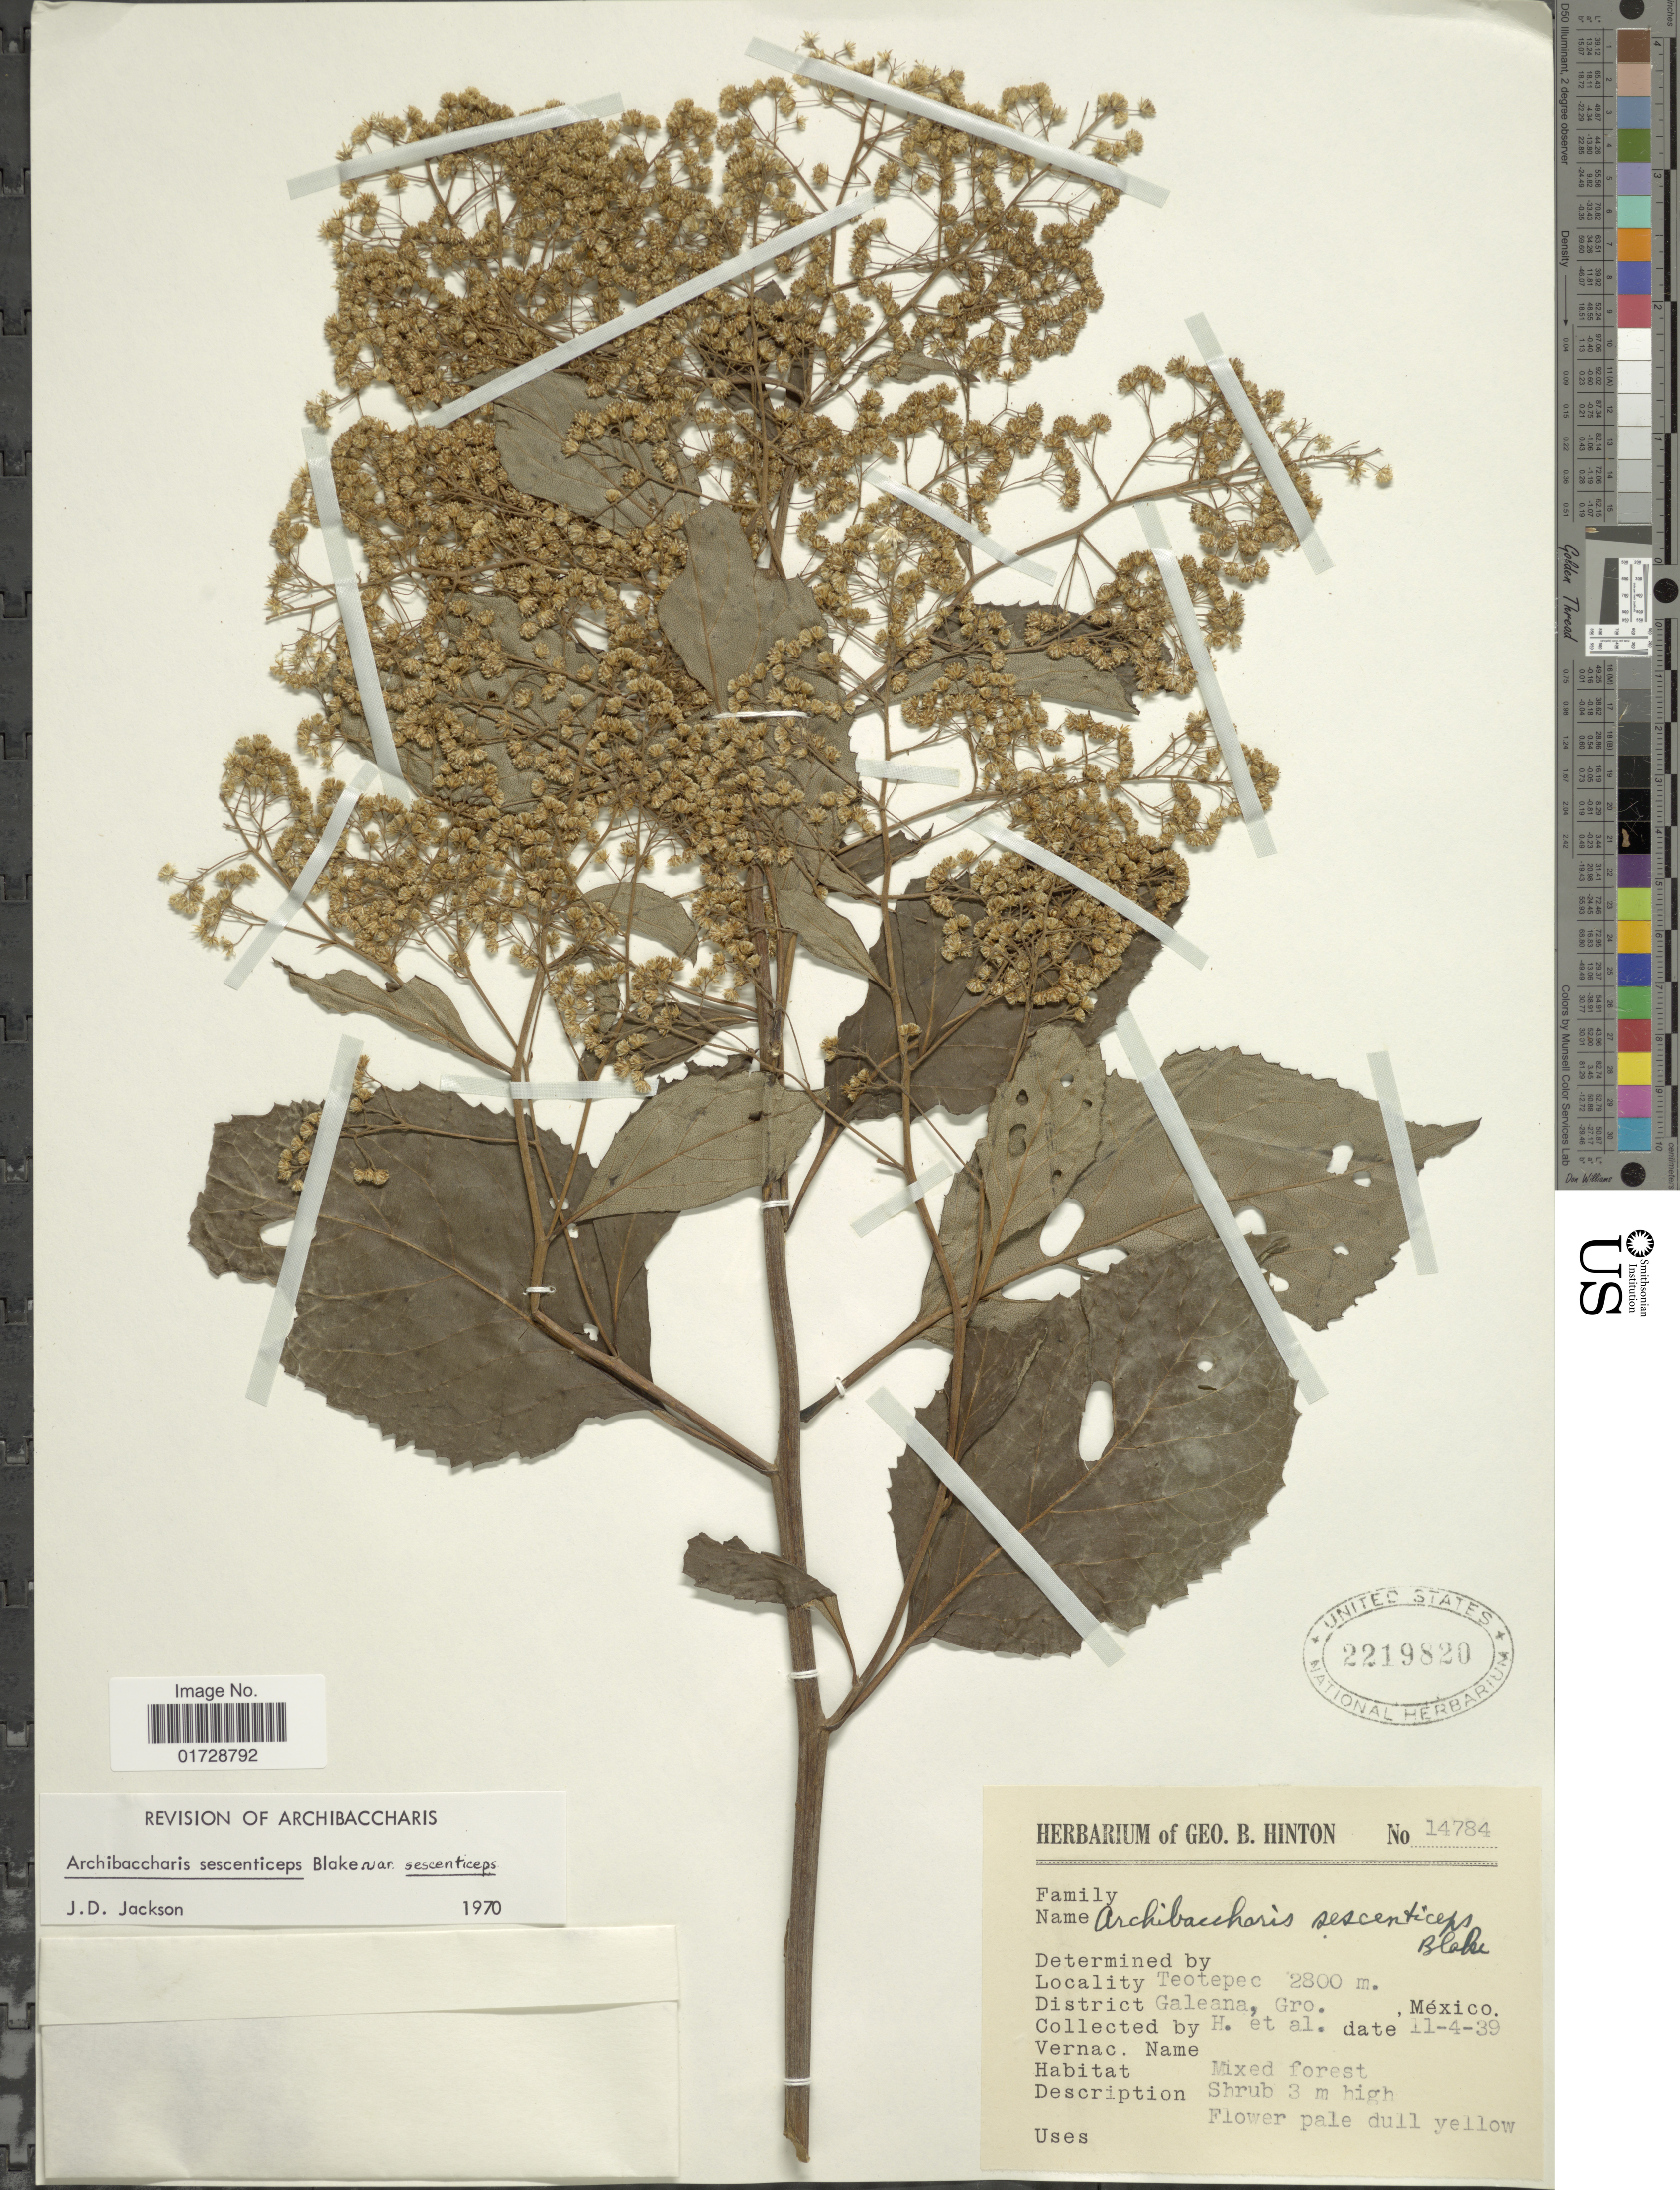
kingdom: Plantae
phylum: Tracheophyta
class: Magnoliopsida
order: Asterales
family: Asteraceae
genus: Archibaccharis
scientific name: Archibaccharis sescenticeps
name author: (S.F. Blake) S.F. Blake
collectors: G. B. Hinton & et al.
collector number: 14784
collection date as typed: Transcribed d/m/y: 11/4/39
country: Mexico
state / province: Guerrero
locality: Teotepec, District Galeana, Gro.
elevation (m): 2800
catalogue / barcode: US 2219820